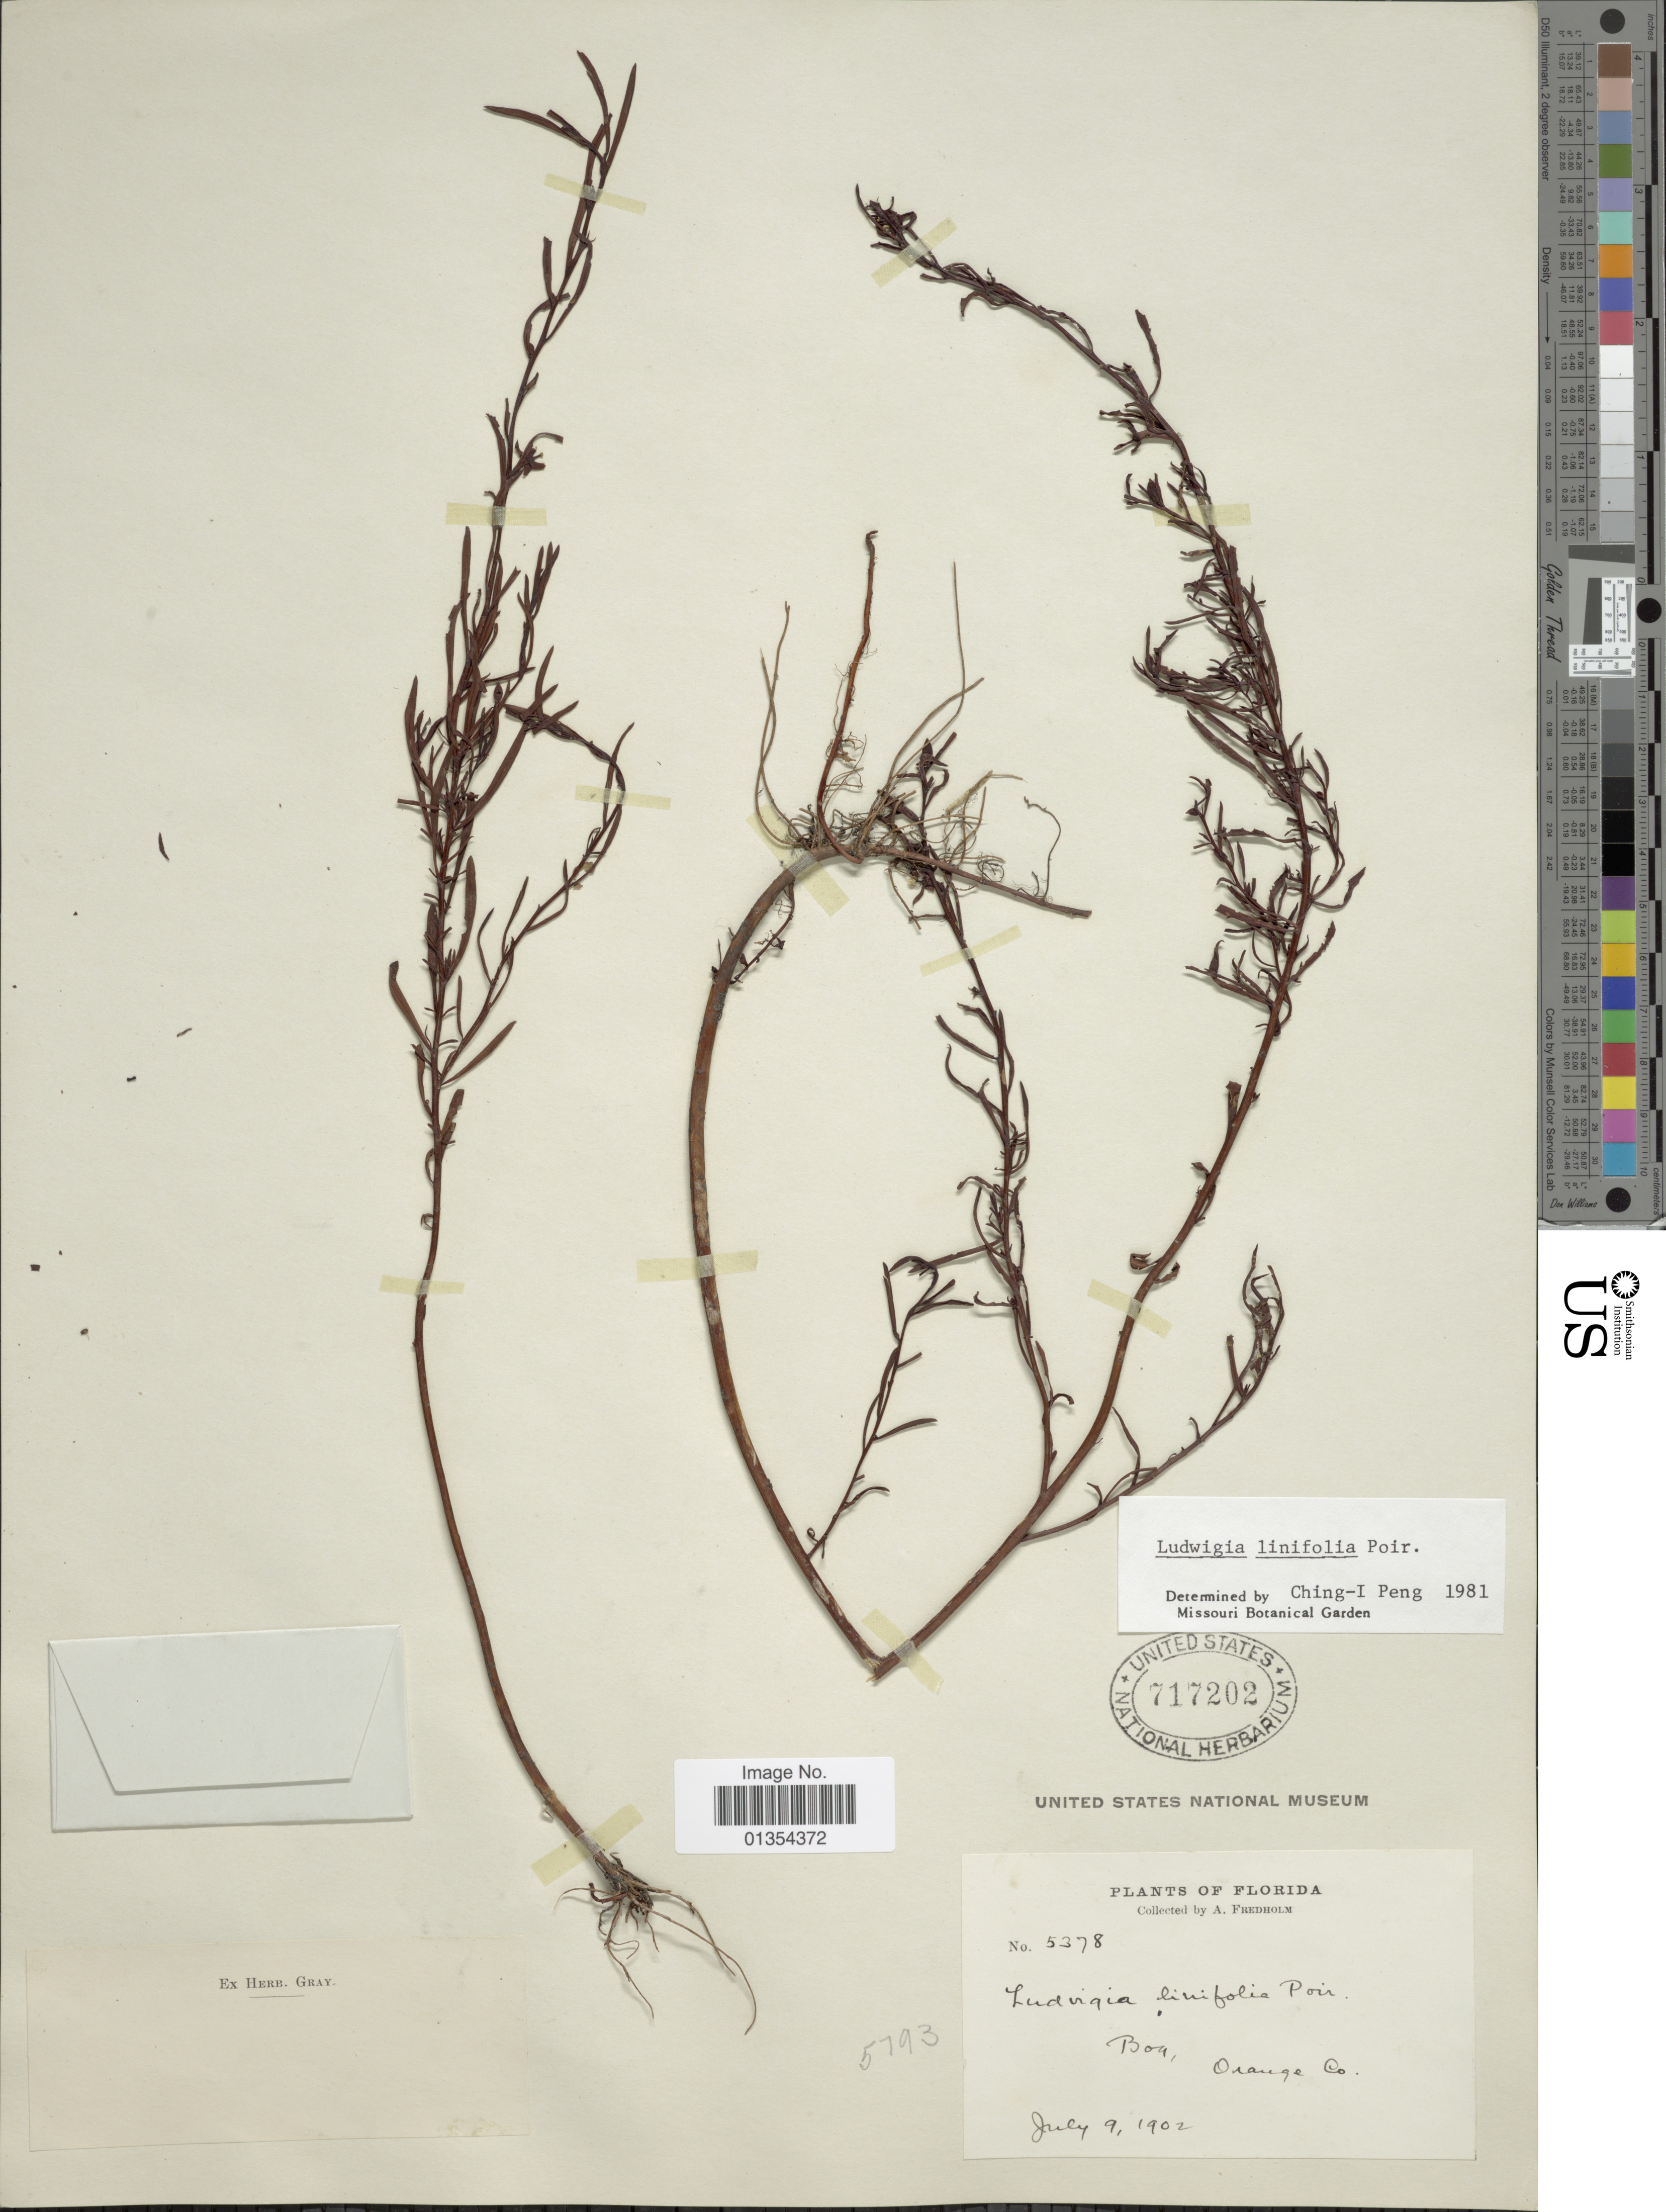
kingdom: Plantae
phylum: Tracheophyta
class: Magnoliopsida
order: Myrtales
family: Onagraceae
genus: Ludwigia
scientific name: Ludwigia linifolia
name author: Poir.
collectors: A. Fredholm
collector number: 5378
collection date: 1902-07-09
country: United States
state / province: Florida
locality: Orange Co.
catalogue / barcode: US 717202